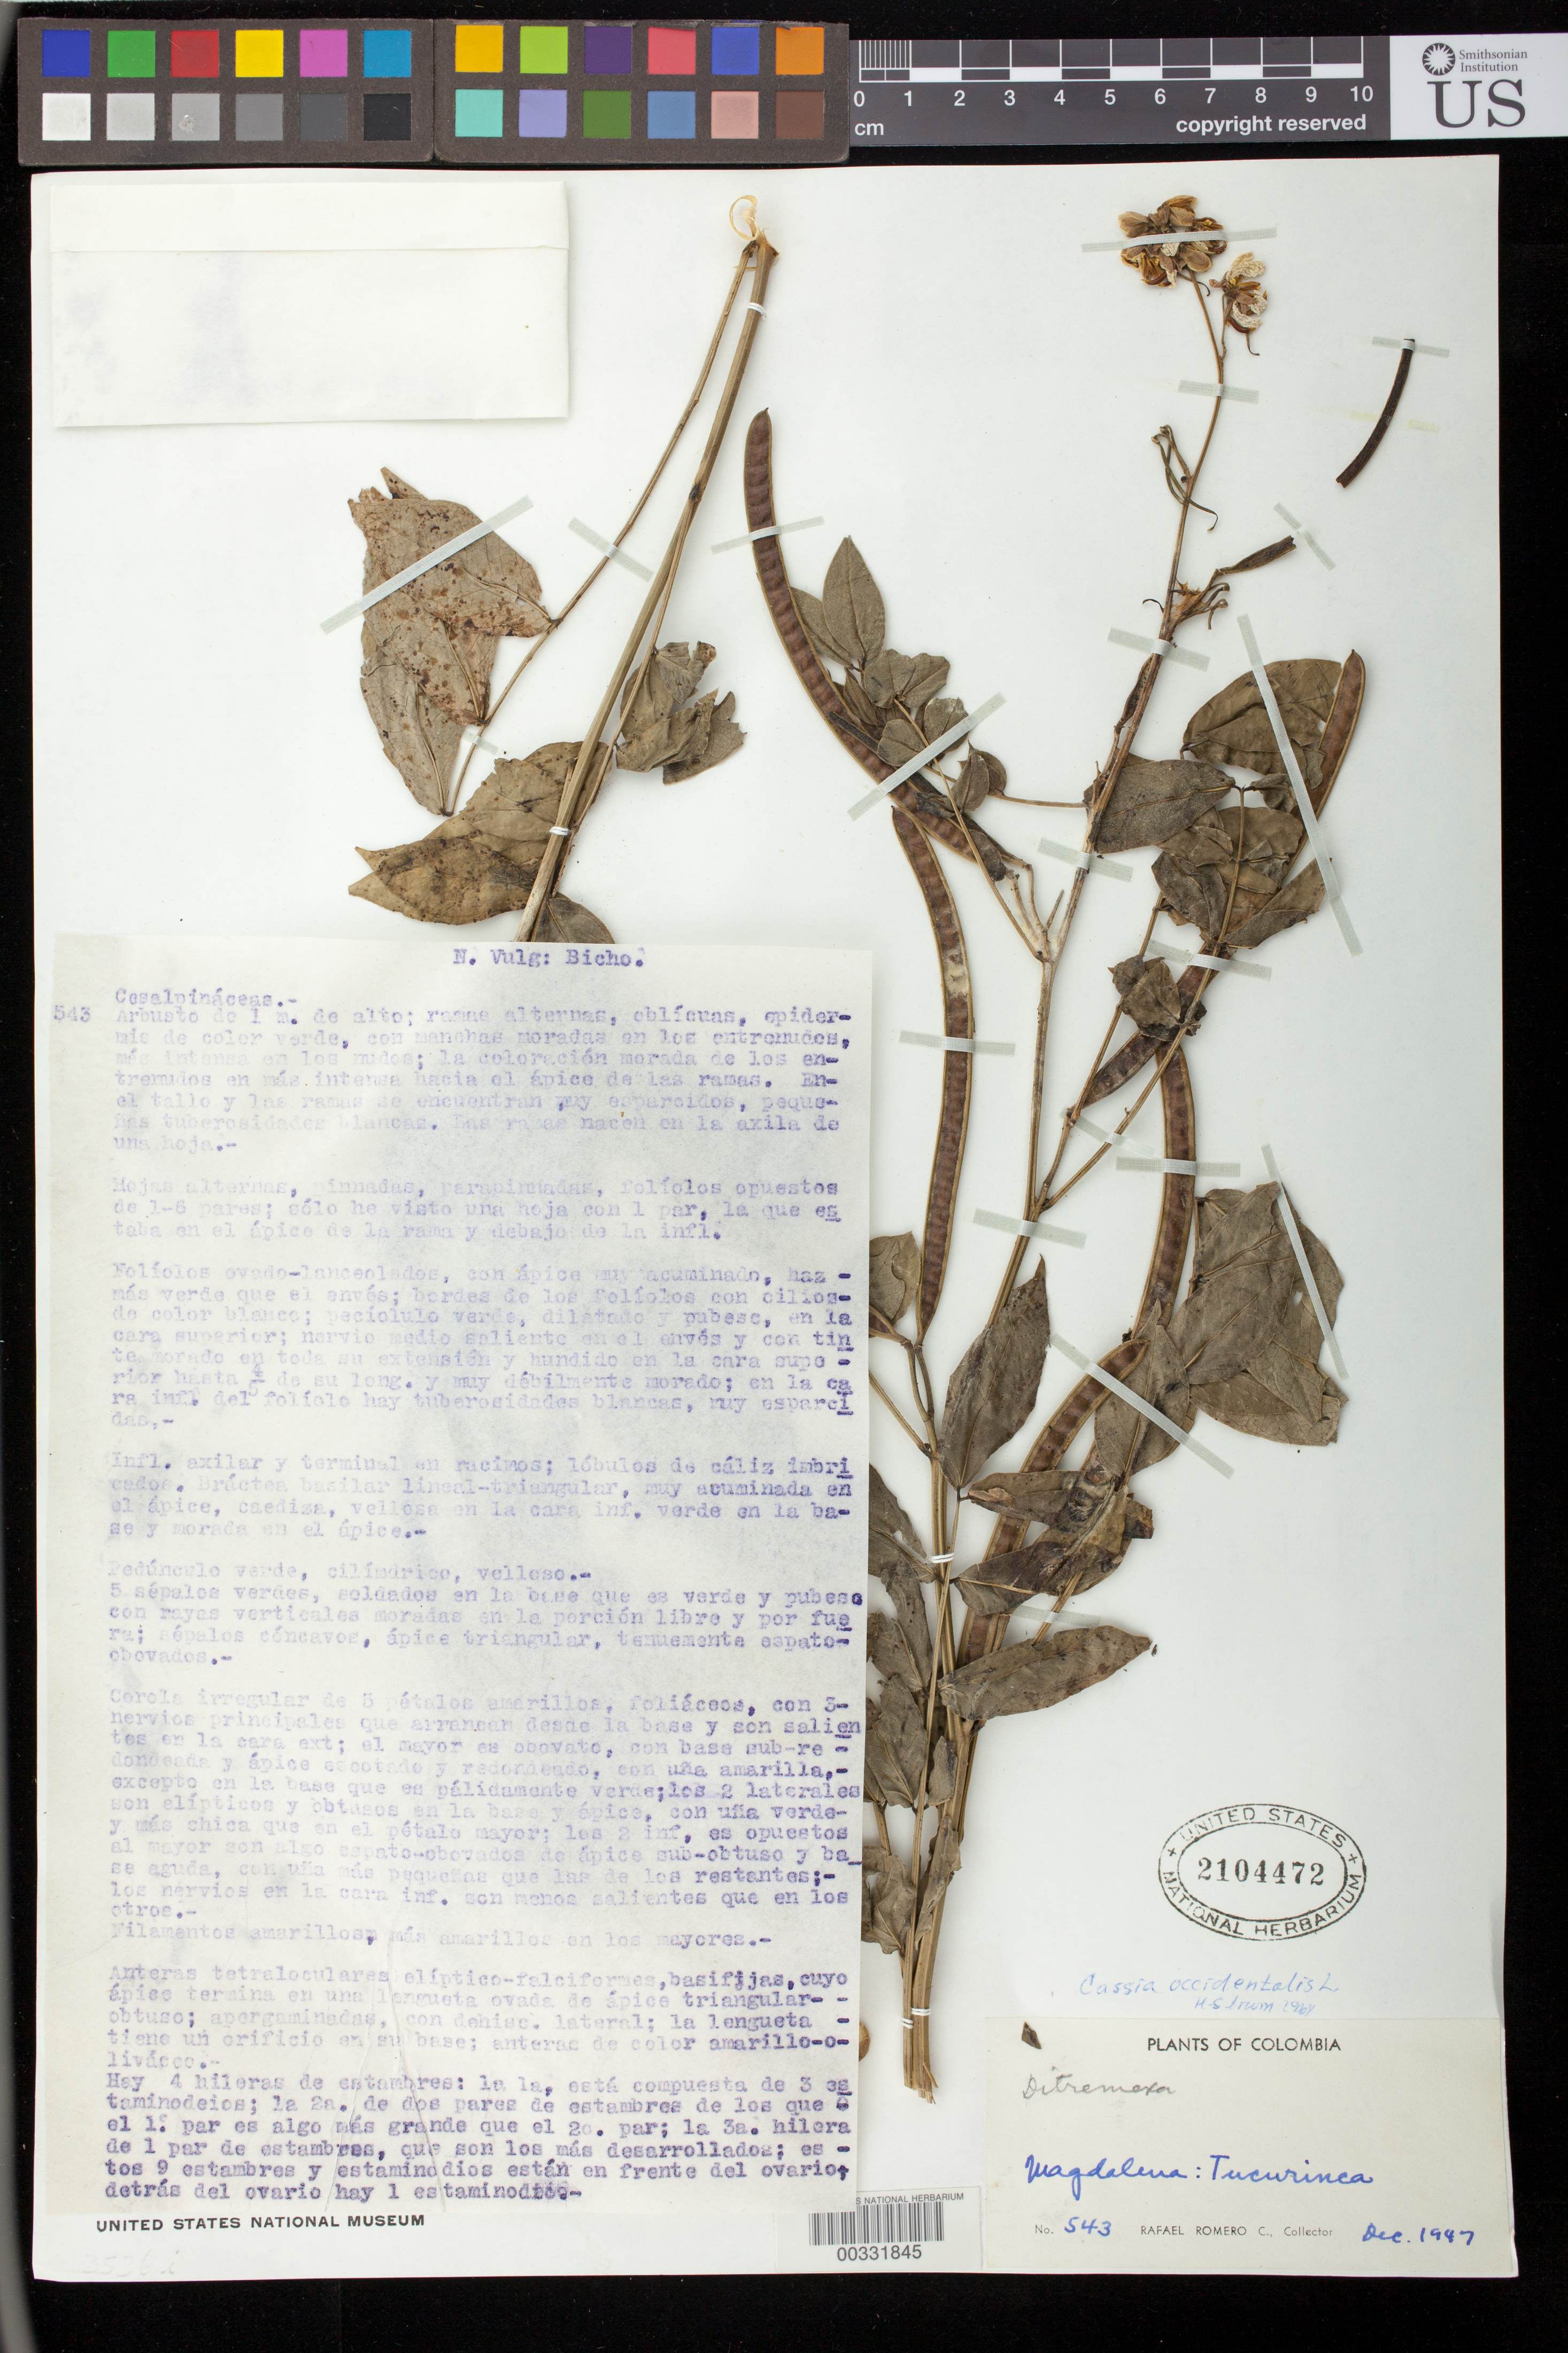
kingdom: Plantae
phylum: Tracheophyta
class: Magnoliopsida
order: Fabales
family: Fabaceae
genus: Senna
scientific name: Senna occidentalis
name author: (L.) Link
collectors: R. Romero Castañeda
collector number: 543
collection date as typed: Dec 1947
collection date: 1947-12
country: Colombia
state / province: Magdalena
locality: Tucurinca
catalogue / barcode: US 2104472